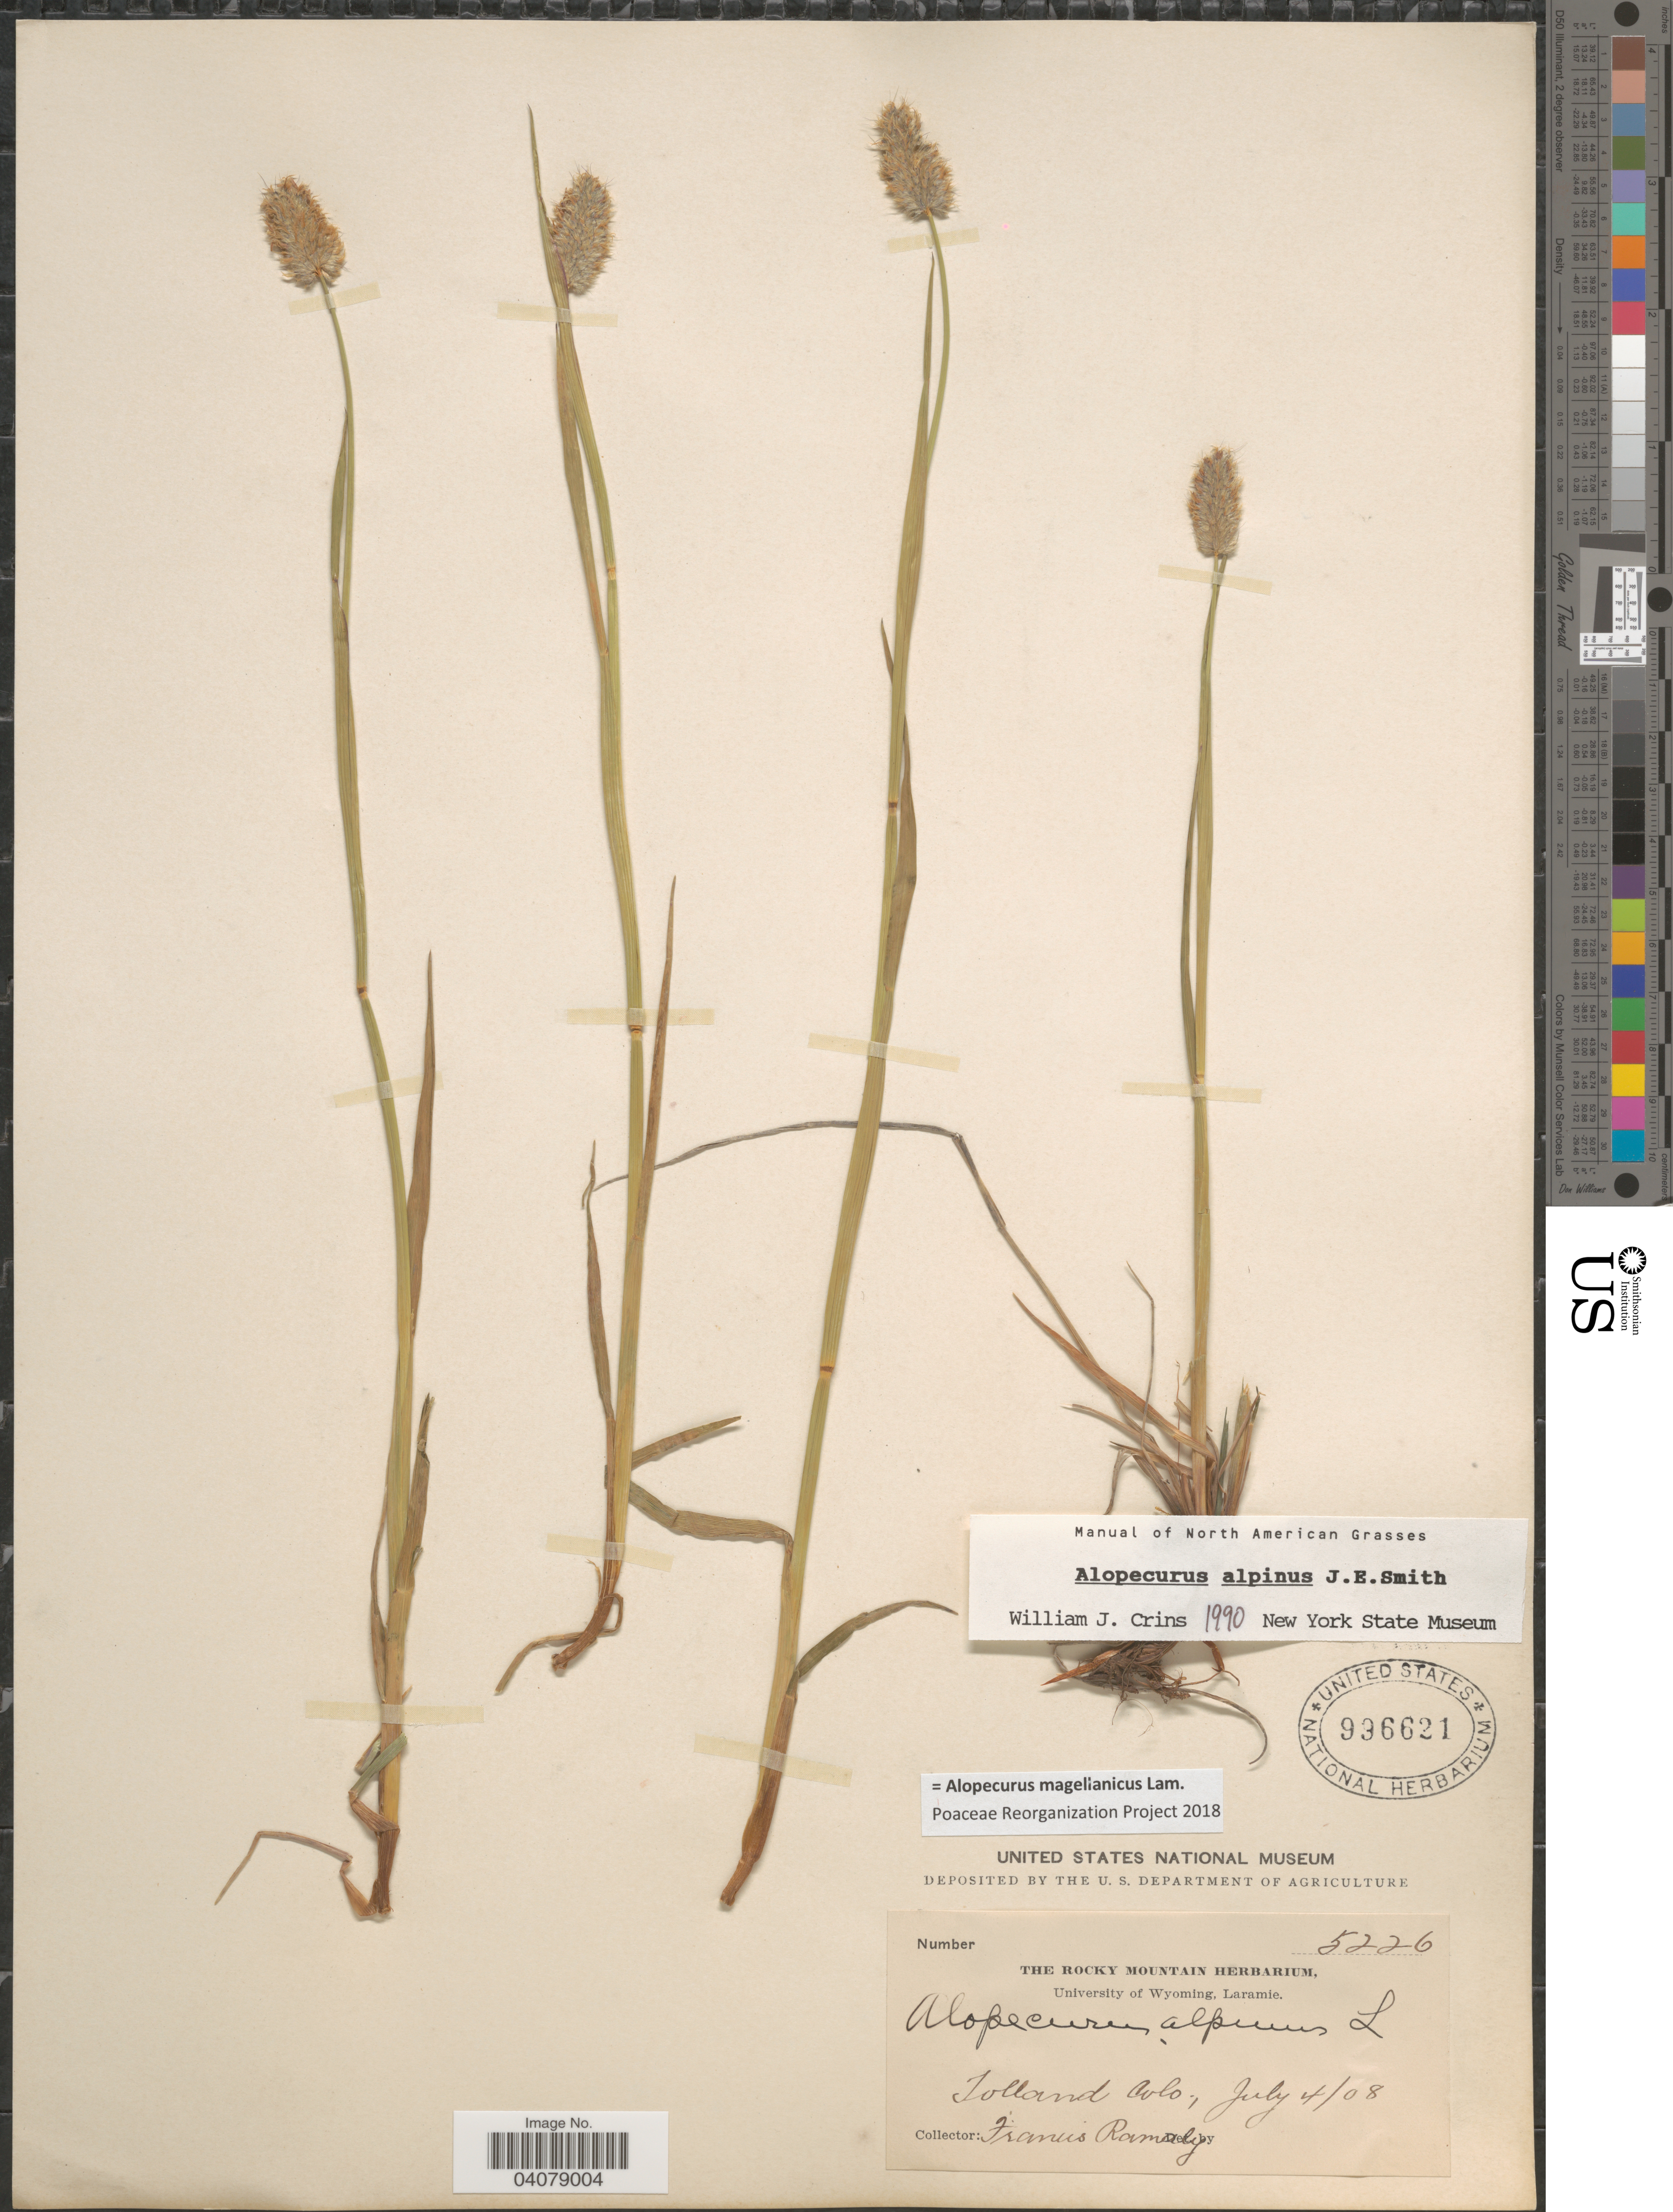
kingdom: Plantae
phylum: Tracheophyta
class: Liliopsida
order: Poales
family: Poaceae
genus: Alopecurus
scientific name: Alopecurus magellanicus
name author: Lam.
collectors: F. Ramaley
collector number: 5226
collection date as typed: Transcribed d/m/y: 4/7/8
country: United States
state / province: Colorado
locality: Tolland.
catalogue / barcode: US 996621